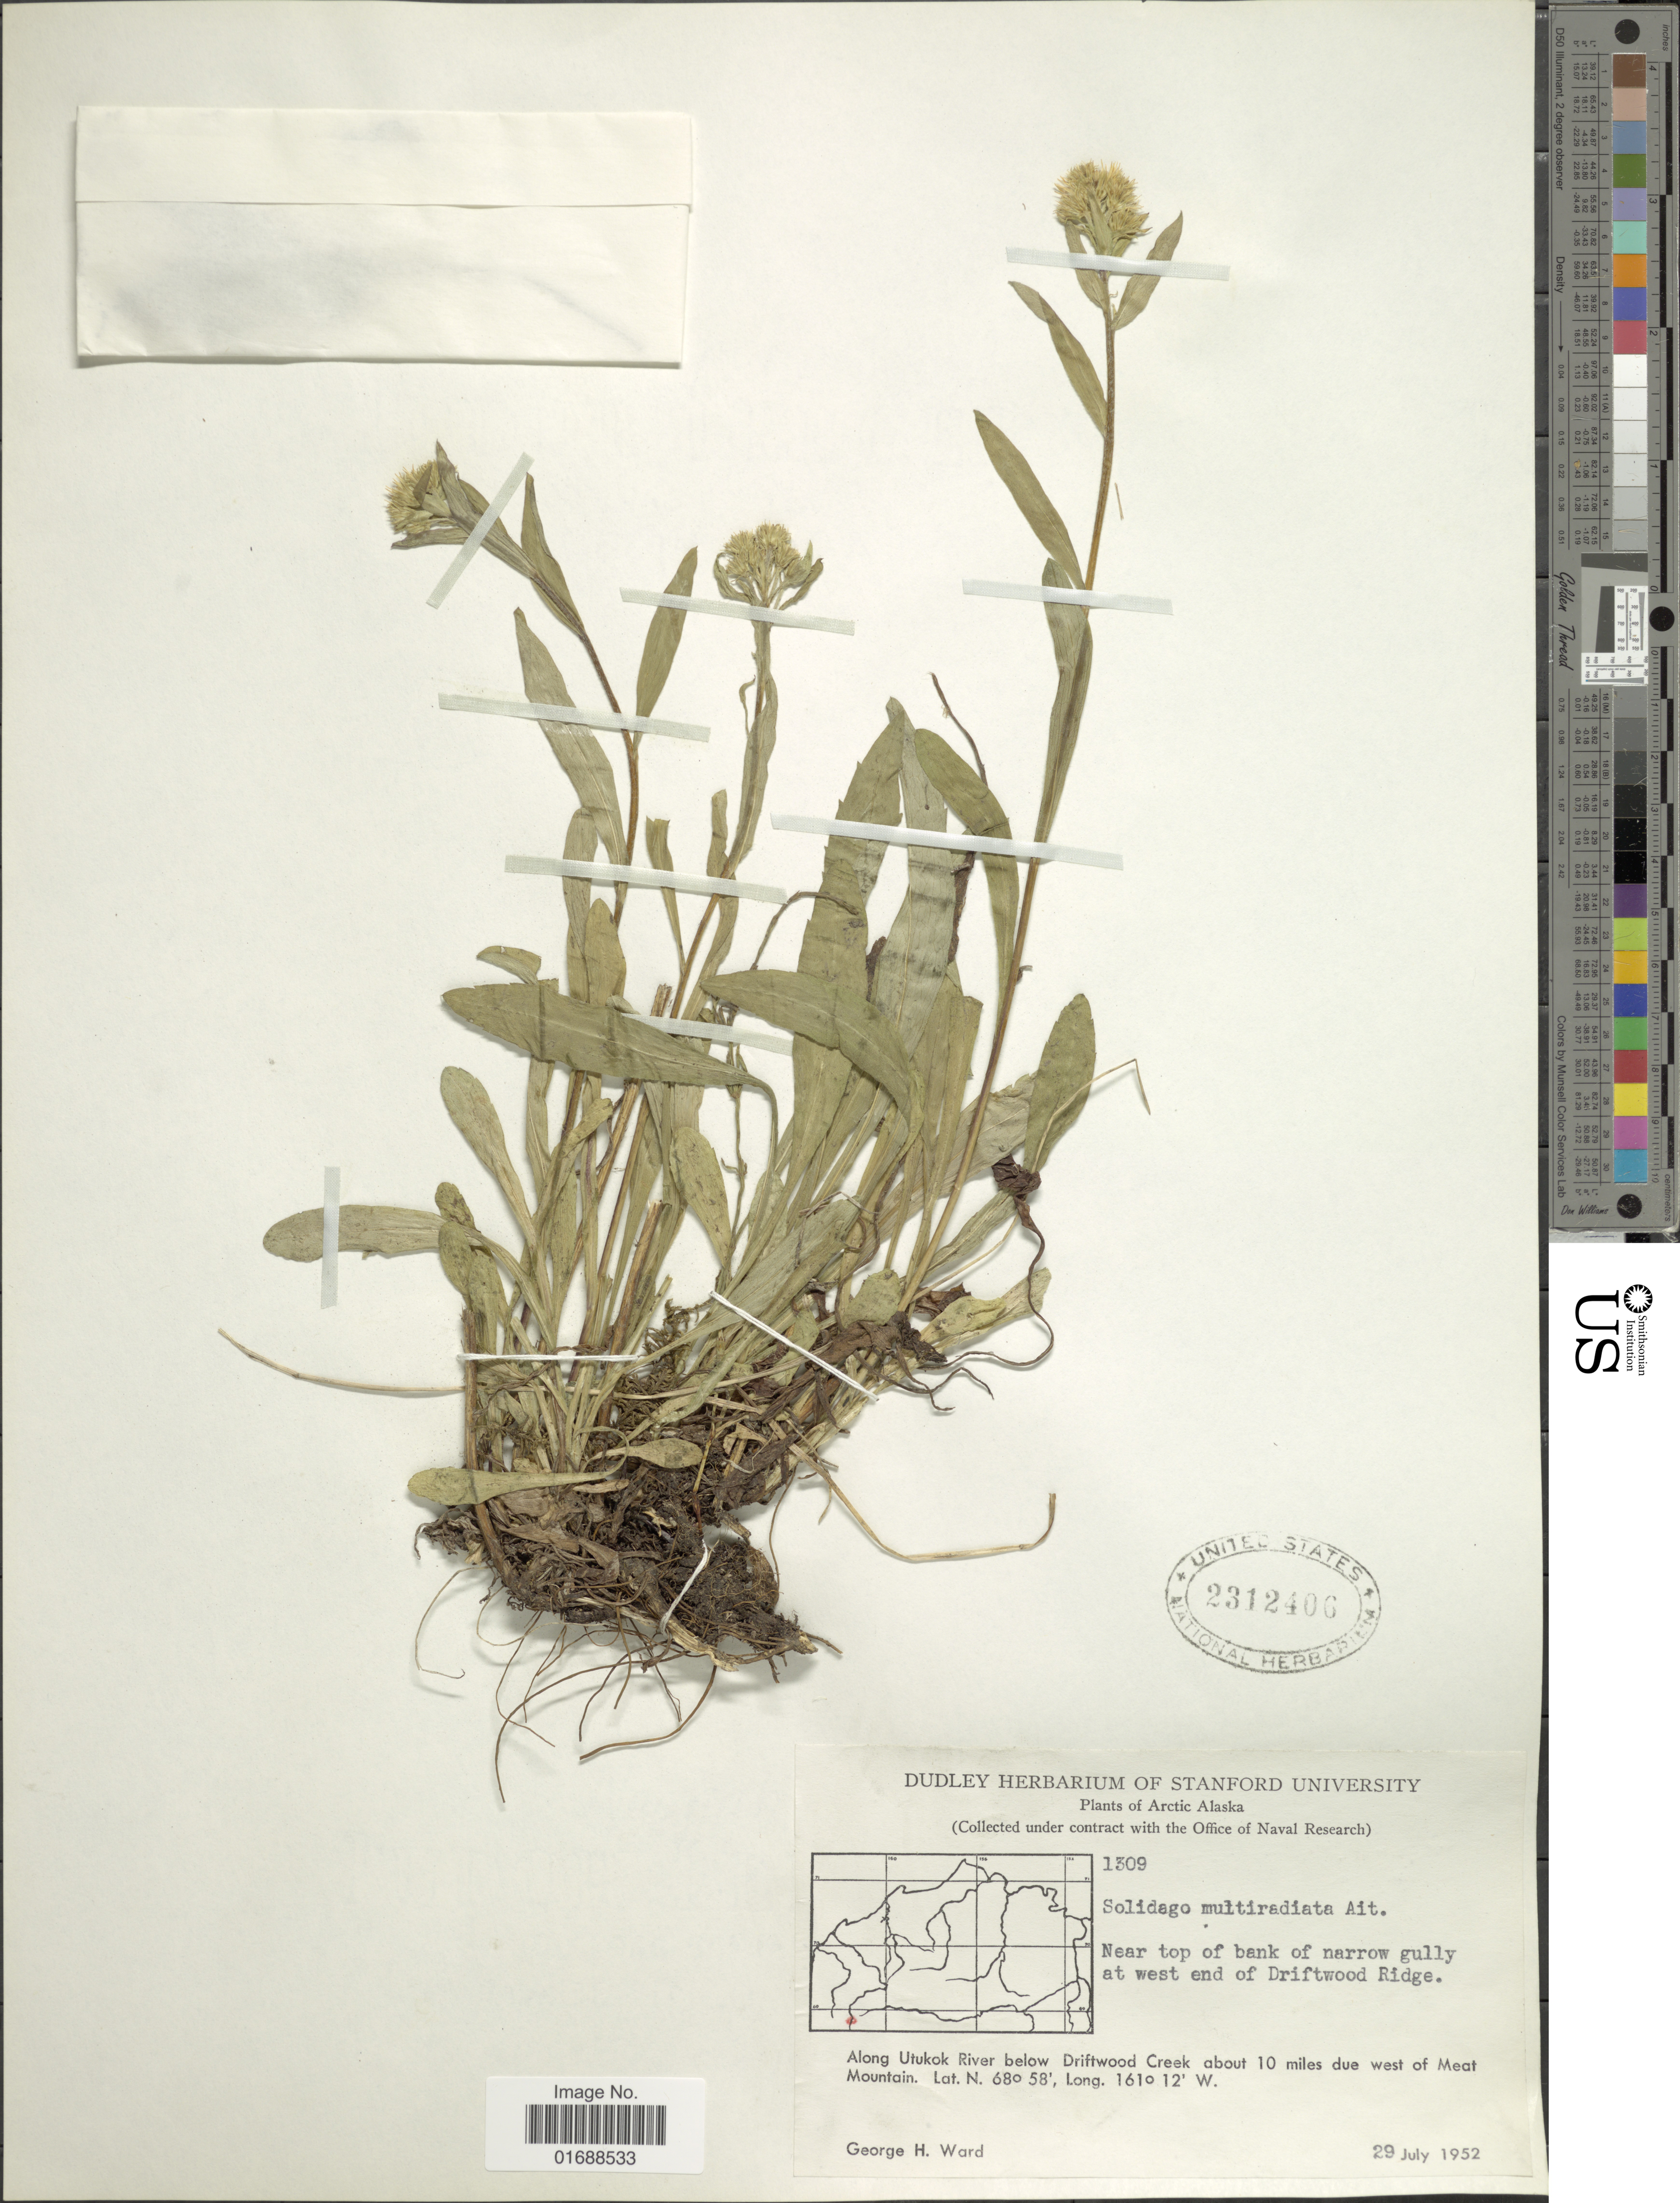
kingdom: Plantae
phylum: Tracheophyta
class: Magnoliopsida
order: Asterales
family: Asteraceae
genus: Solidago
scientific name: Solidago multiradiata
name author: Aiton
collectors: G. H. Ward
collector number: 1309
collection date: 1952-07-29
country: United States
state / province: Alaska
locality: Arctic Alaska, Near top of bank of narrow gully at west end of Driftwood Ridge, Along Utukok River below Driftwood Creek about 10 miles due west of Meat Mountain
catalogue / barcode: US 2312406